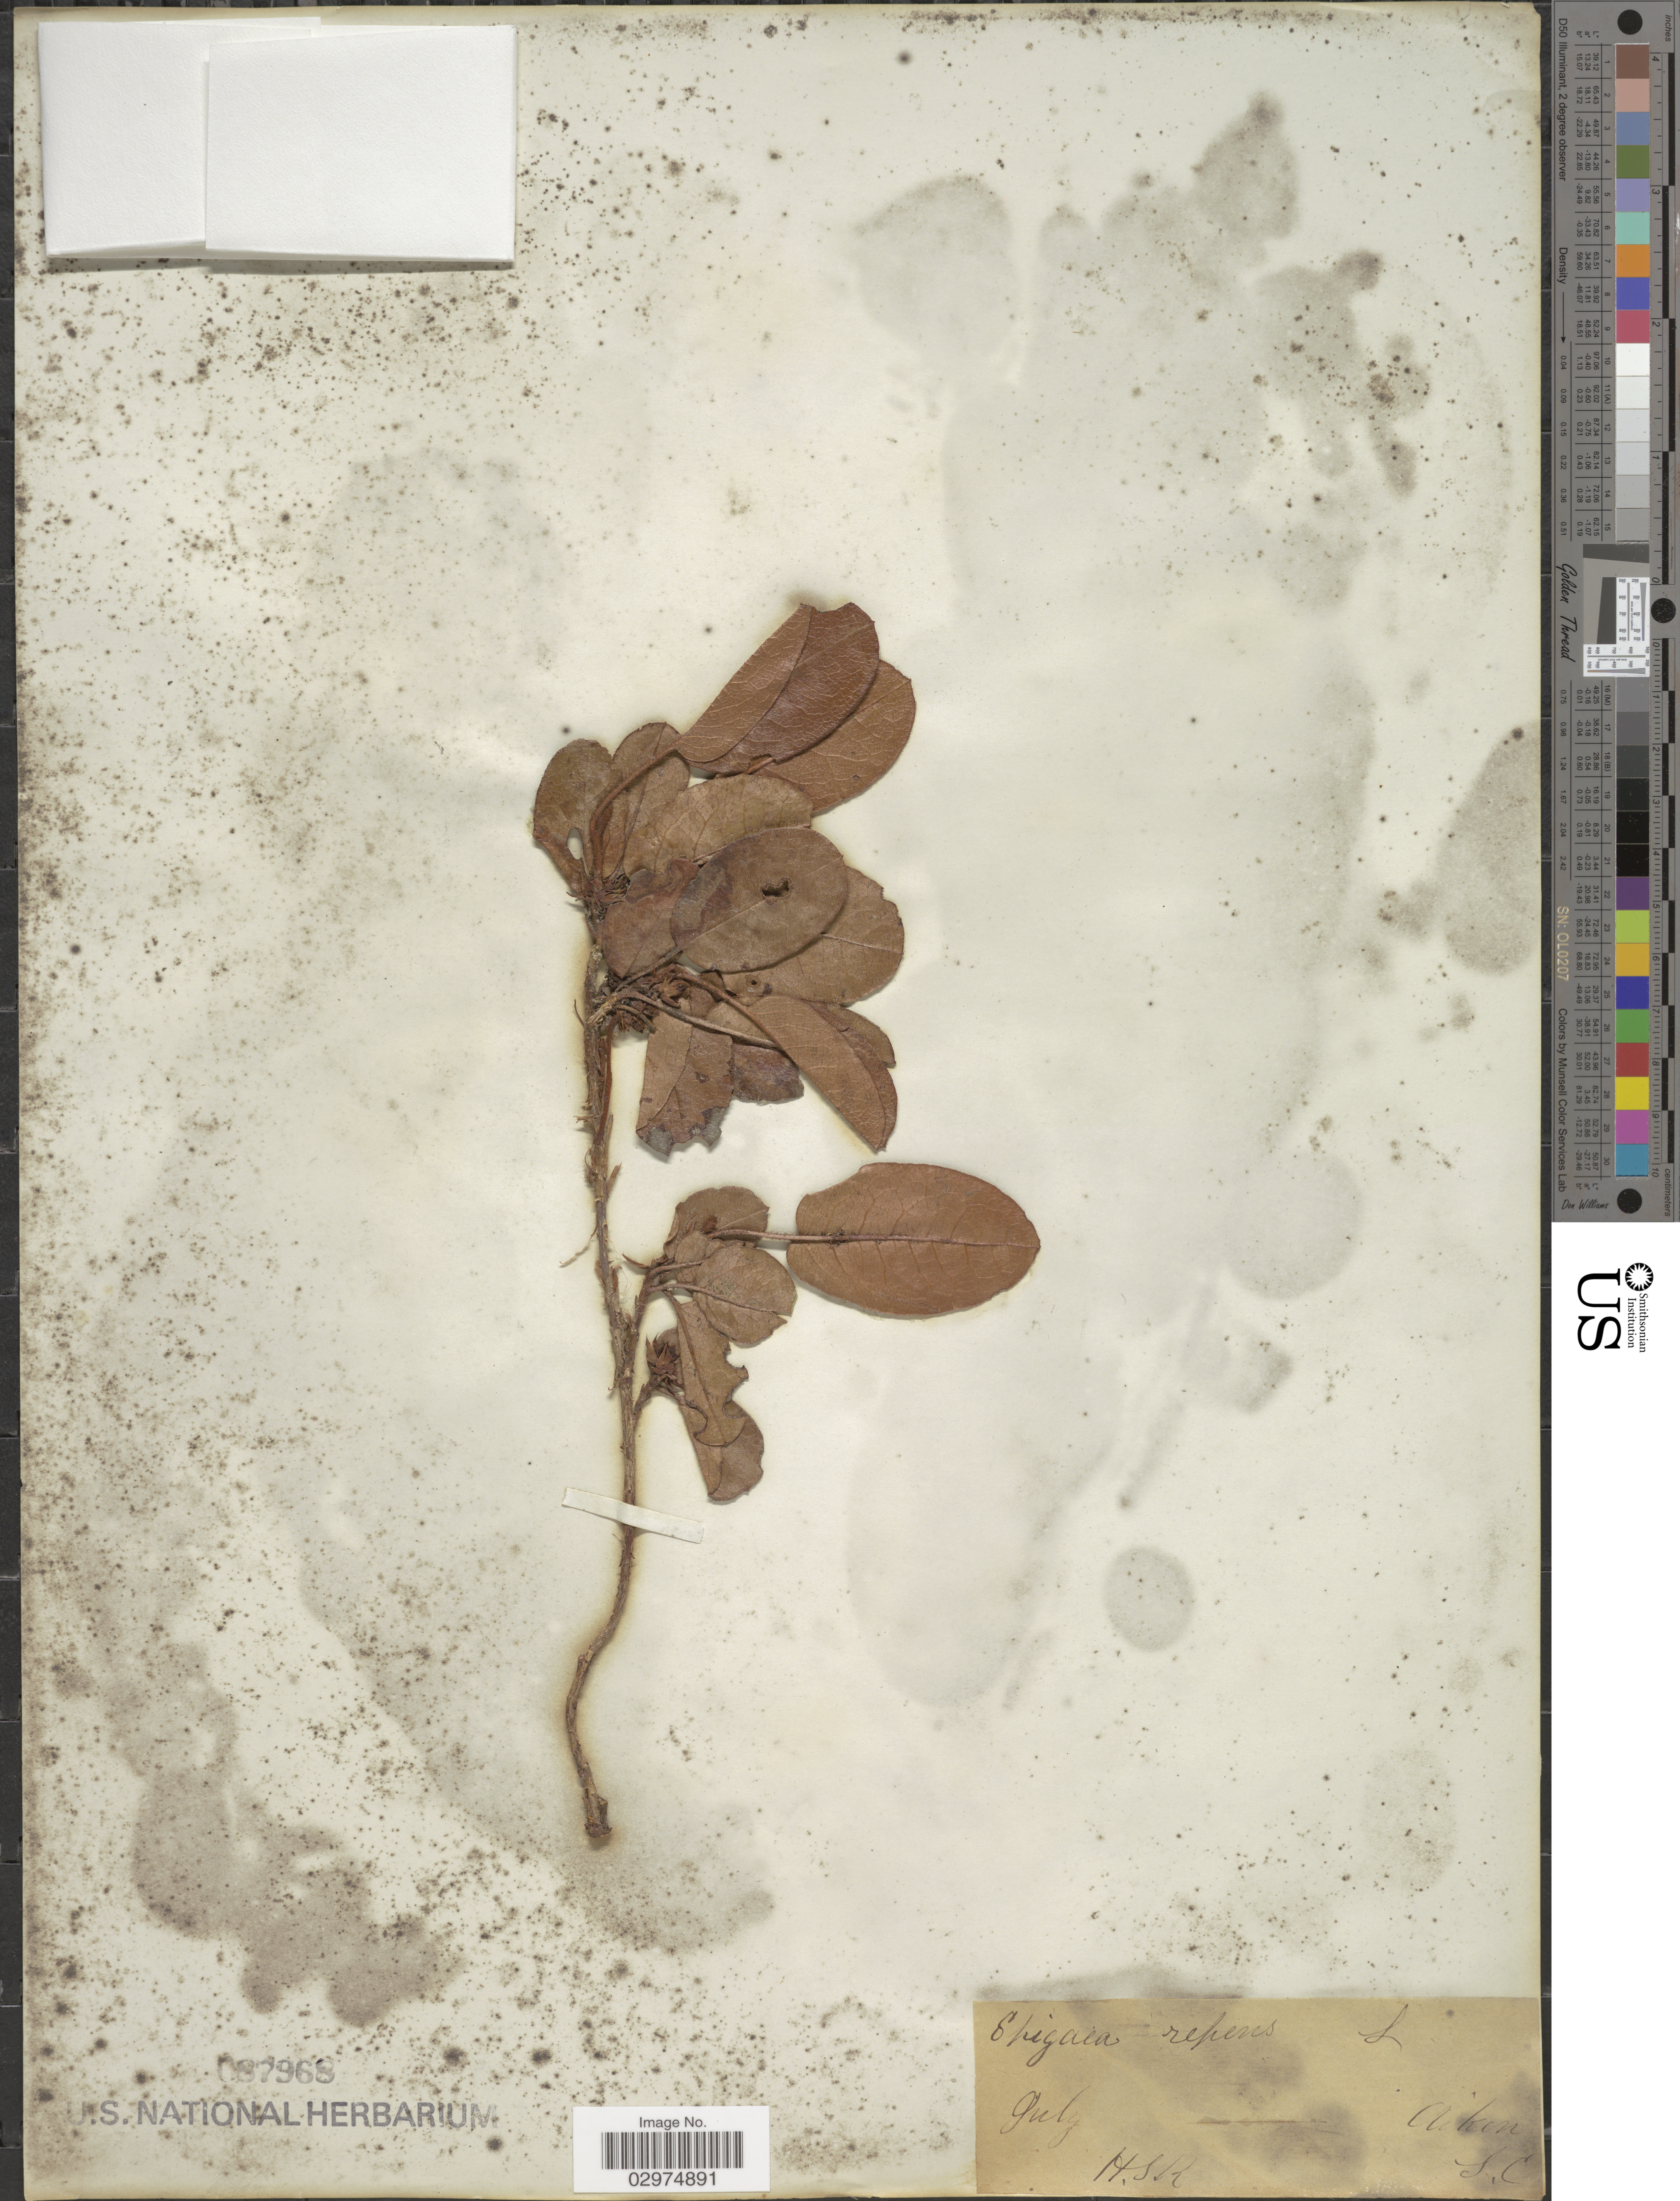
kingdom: Plantae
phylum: Tracheophyta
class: Magnoliopsida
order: Ericales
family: Ericaceae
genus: Epigaea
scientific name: Epigaea repens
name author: L.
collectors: H. S. R.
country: United States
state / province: South Carolina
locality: Aiken.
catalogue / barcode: US 87968